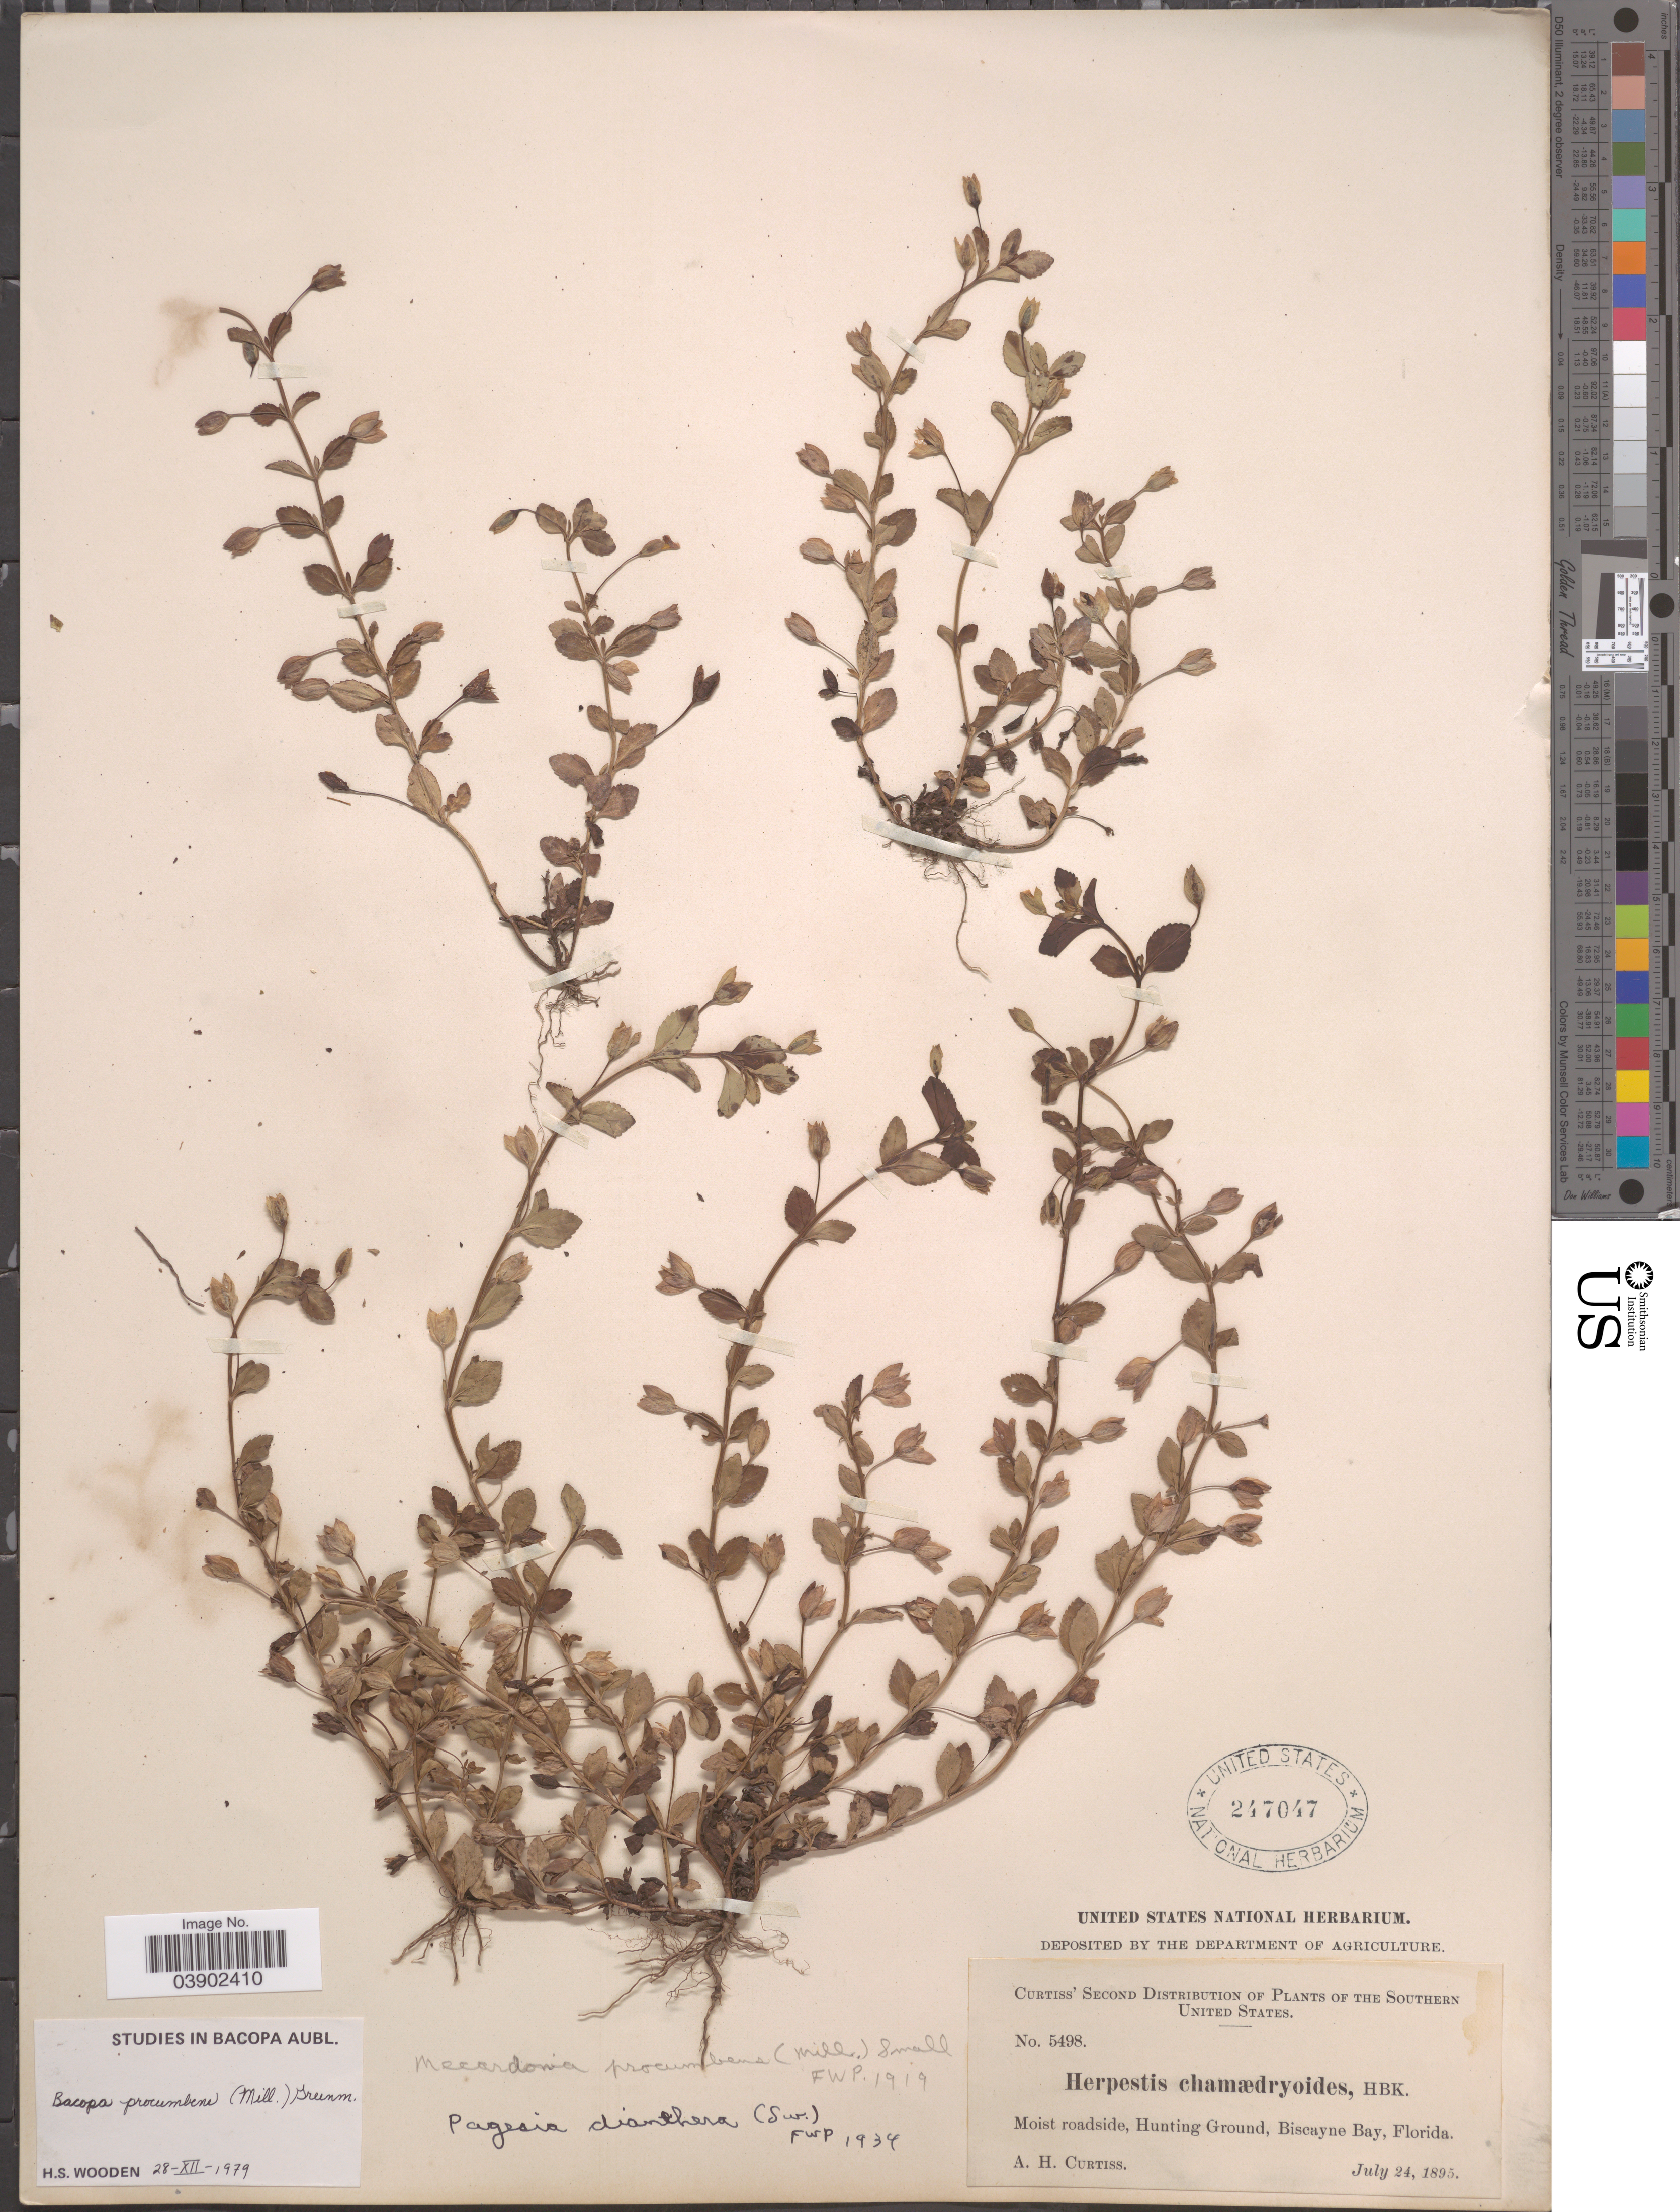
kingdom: Plantae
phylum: Tracheophyta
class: Magnoliopsida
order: Lamiales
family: Plantaginaceae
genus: Mecardonia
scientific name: Mecardonia procumbens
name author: (Mill.) Small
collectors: A. H. Curtiss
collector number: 5498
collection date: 1895-07-24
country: United States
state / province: Florida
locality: The Southern United States. Moist roadside, Hunting Ground, Biscayne Bay.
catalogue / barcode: US 247047